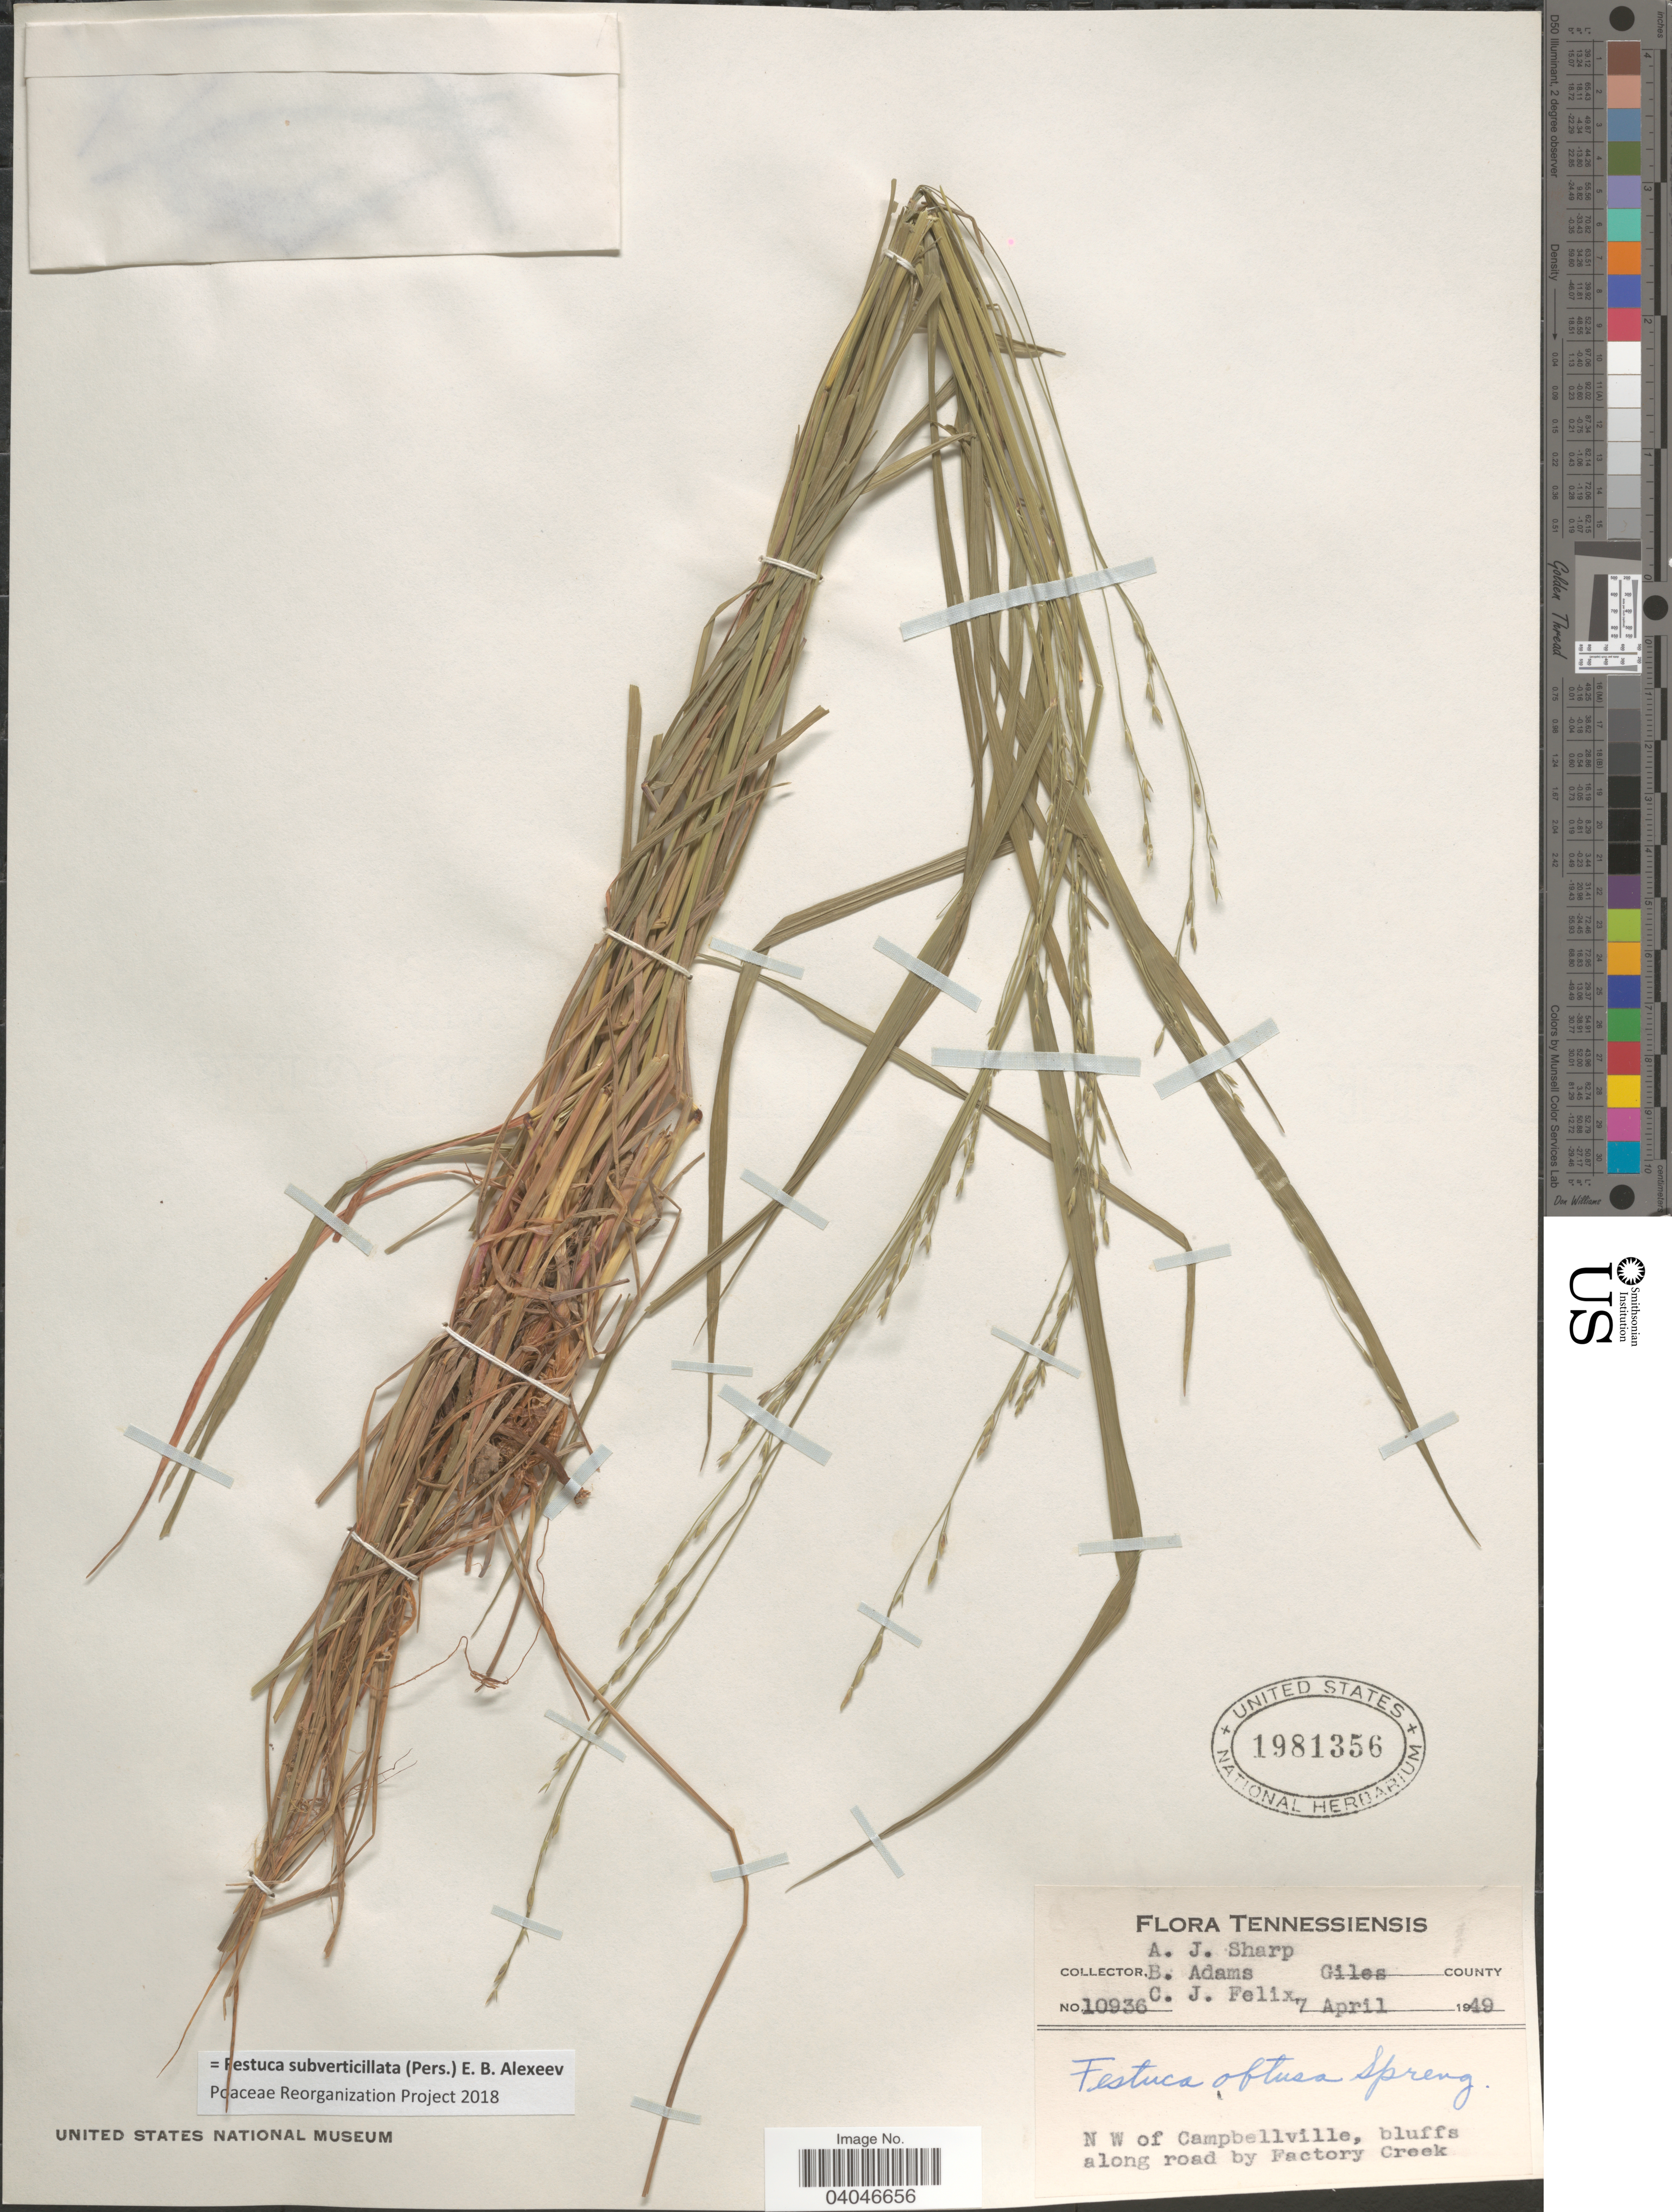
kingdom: Plantae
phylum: Tracheophyta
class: Liliopsida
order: Poales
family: Poaceae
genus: Festuca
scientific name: Festuca subverticillata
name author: (Pers.) E.B. Alexeev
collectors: A. J. Sharp, B. Adams & C. Felix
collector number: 10936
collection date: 1949-04-07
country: United States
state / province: Tennessee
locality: Giles County. N W of Campbellville, bluffs along road by Factory Creek.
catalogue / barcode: US 1981356